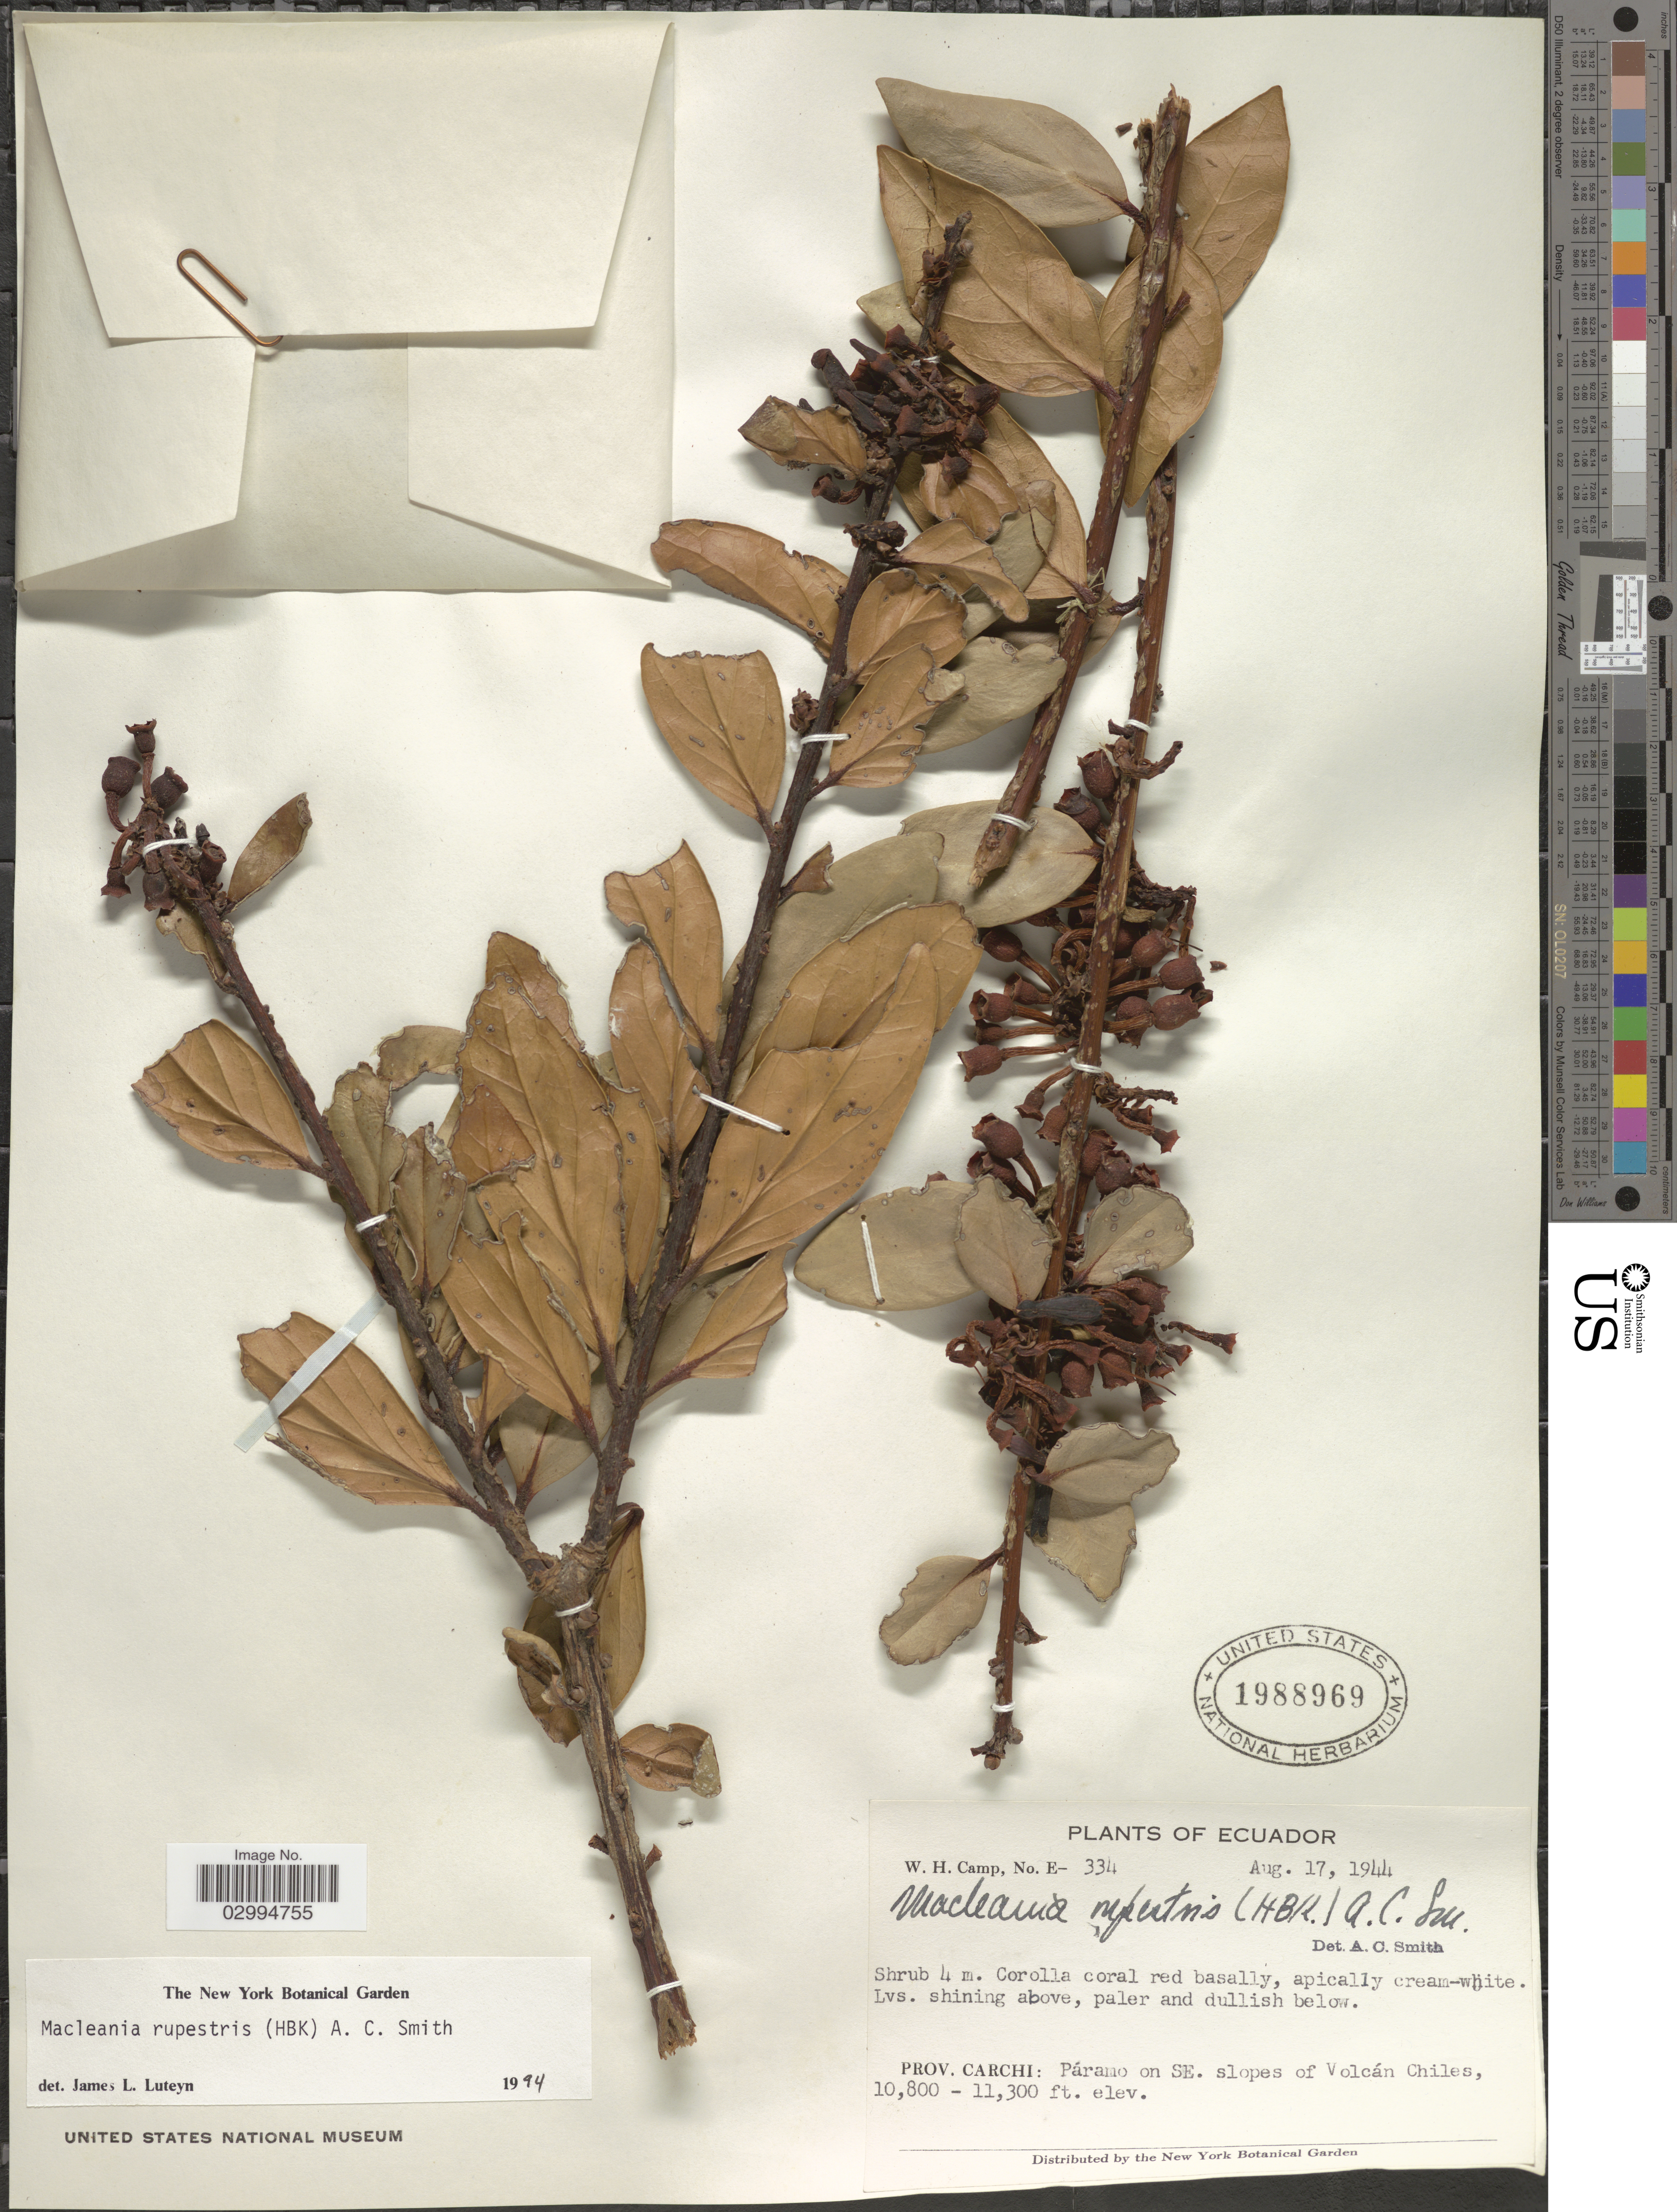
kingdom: Plantae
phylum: Tracheophyta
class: Magnoliopsida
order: Ericales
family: Ericaceae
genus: Macleania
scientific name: Macleania rupestris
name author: (Kunth) A.C. Sm.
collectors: W. H. Camp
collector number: E-334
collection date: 1944-08-17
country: Ecuador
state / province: Carchi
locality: Páramo on SE. slopes of Volcán Chiles.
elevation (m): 3292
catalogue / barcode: US 1988969